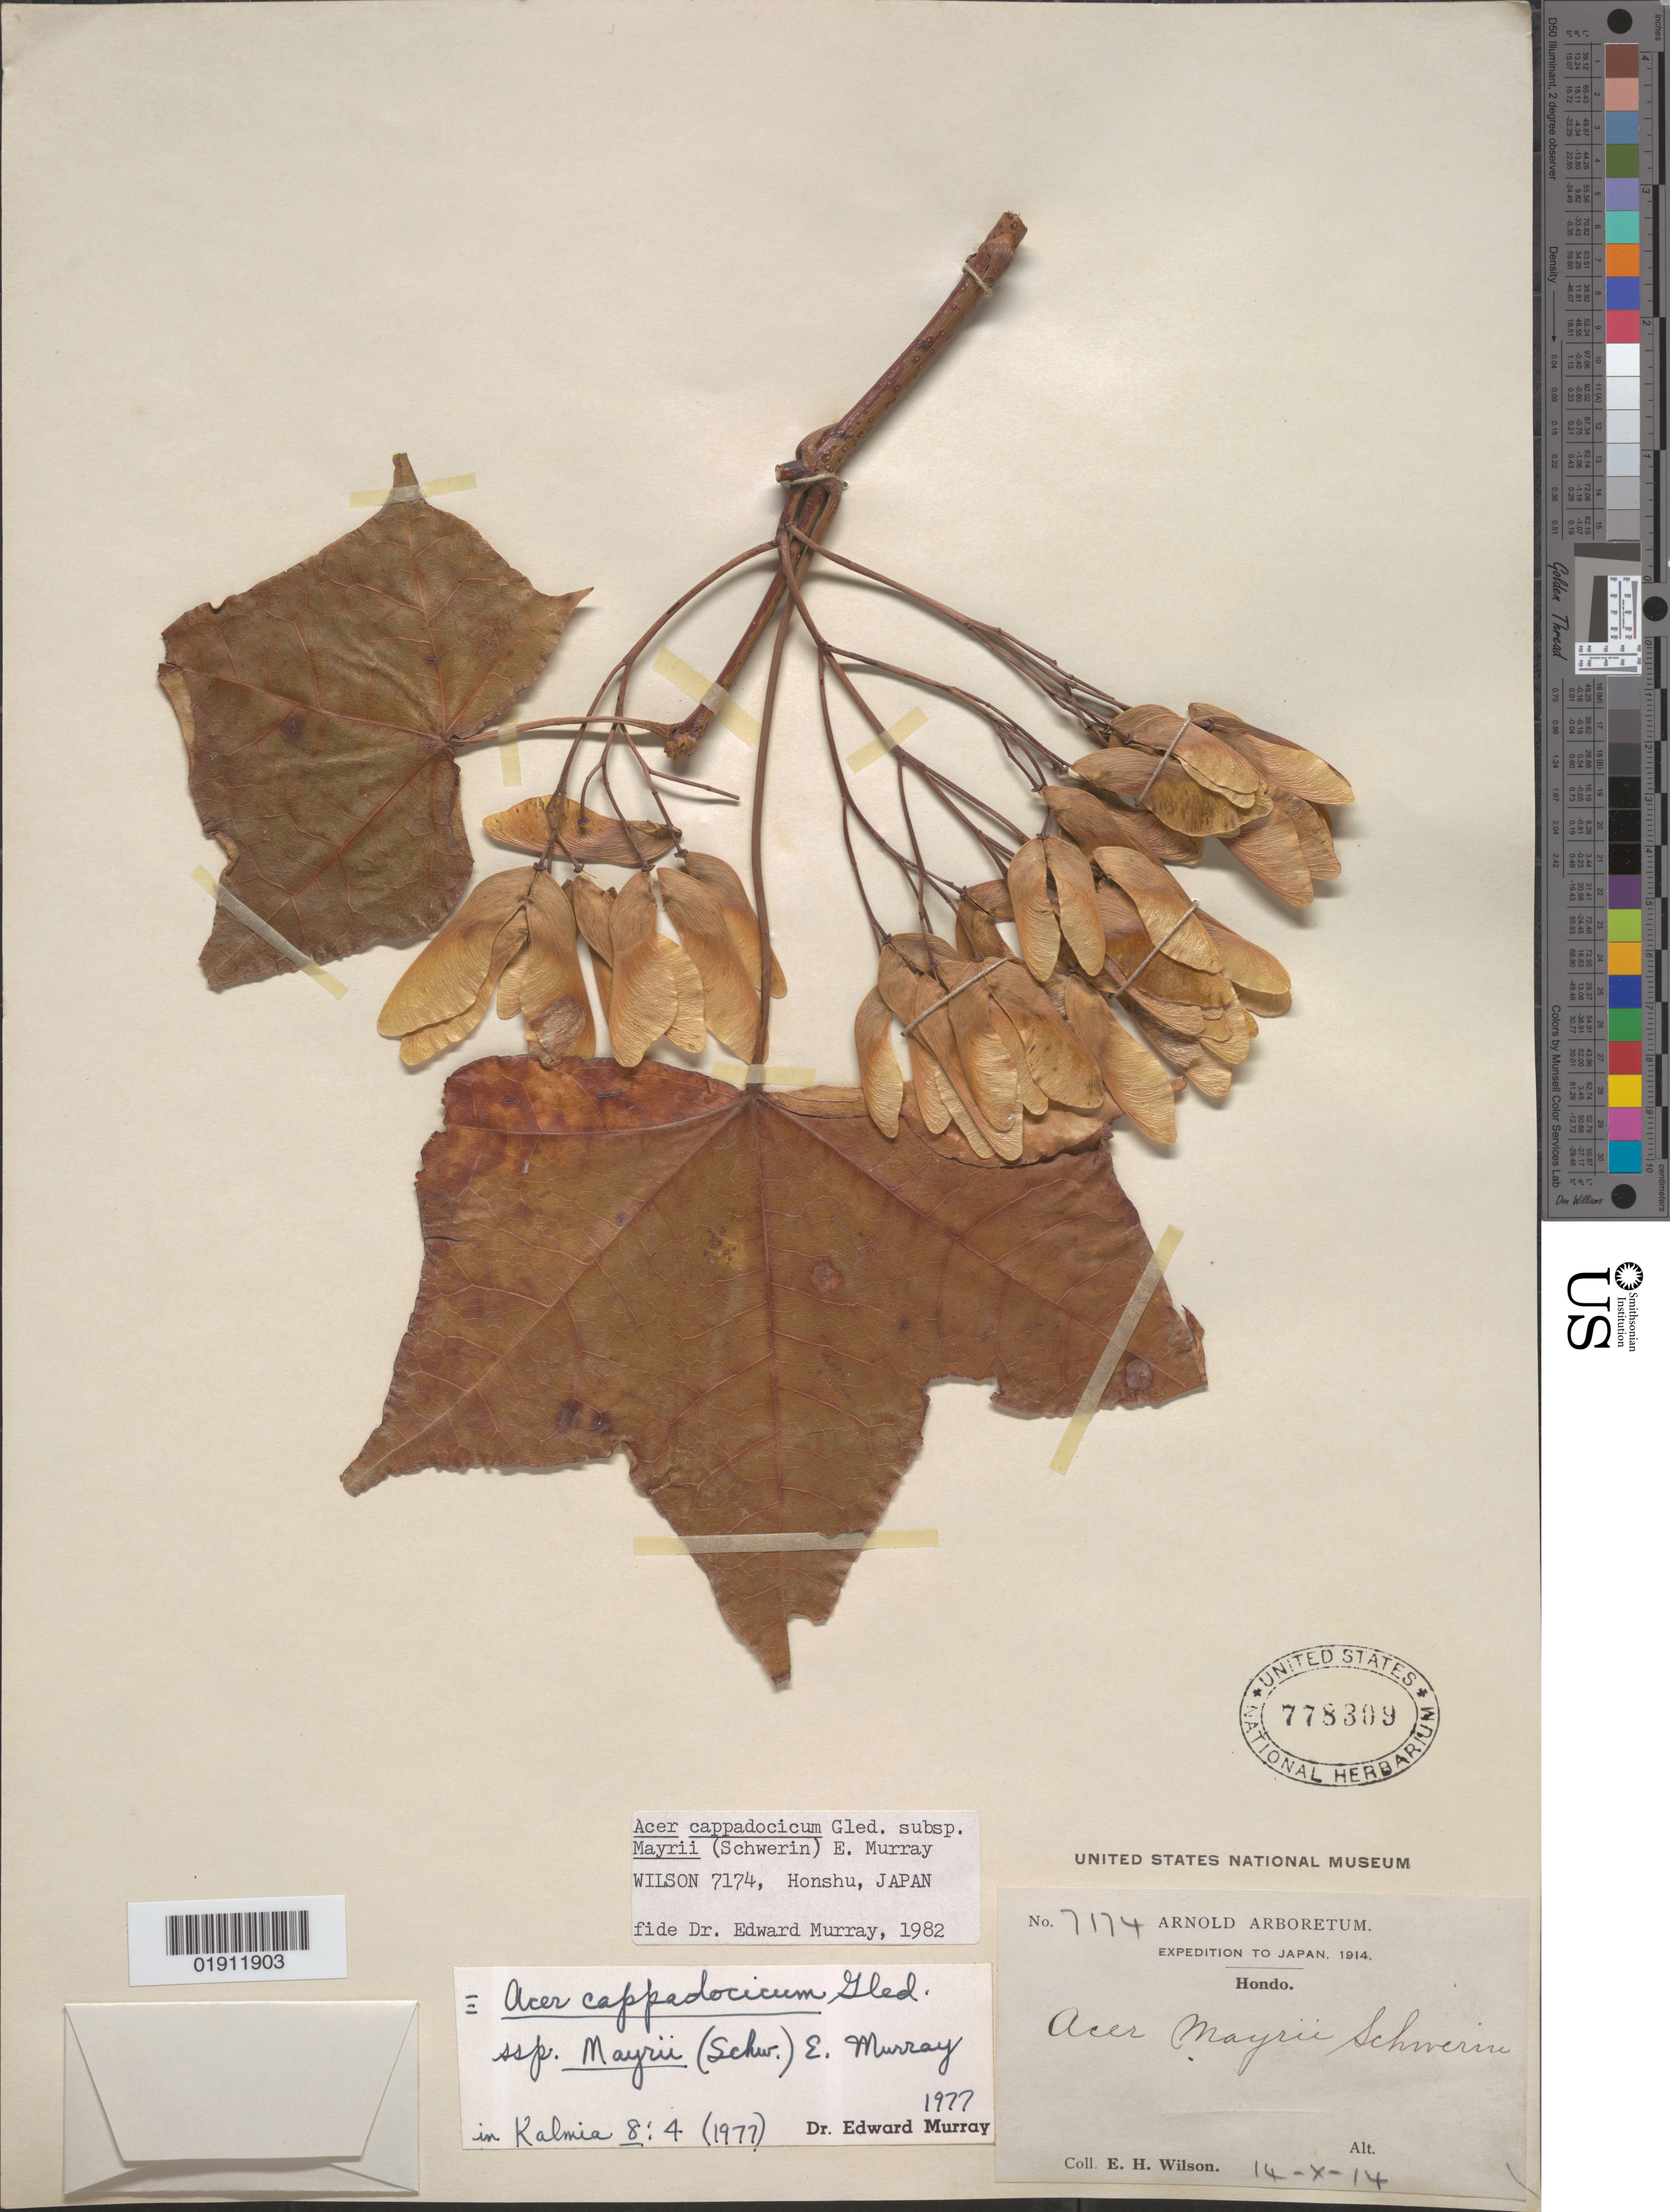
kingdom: Plantae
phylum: Tracheophyta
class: Magnoliopsida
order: Sapindales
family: Sapindaceae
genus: Acer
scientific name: Acer cappadocicum subsp. mayrii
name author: (Schwer.) A.E. Murray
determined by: Murray, Edward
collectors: E. H. Wilson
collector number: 7174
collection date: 1914-10-14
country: Japan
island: Honshu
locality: Hondo [Honshu]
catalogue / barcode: US 778309